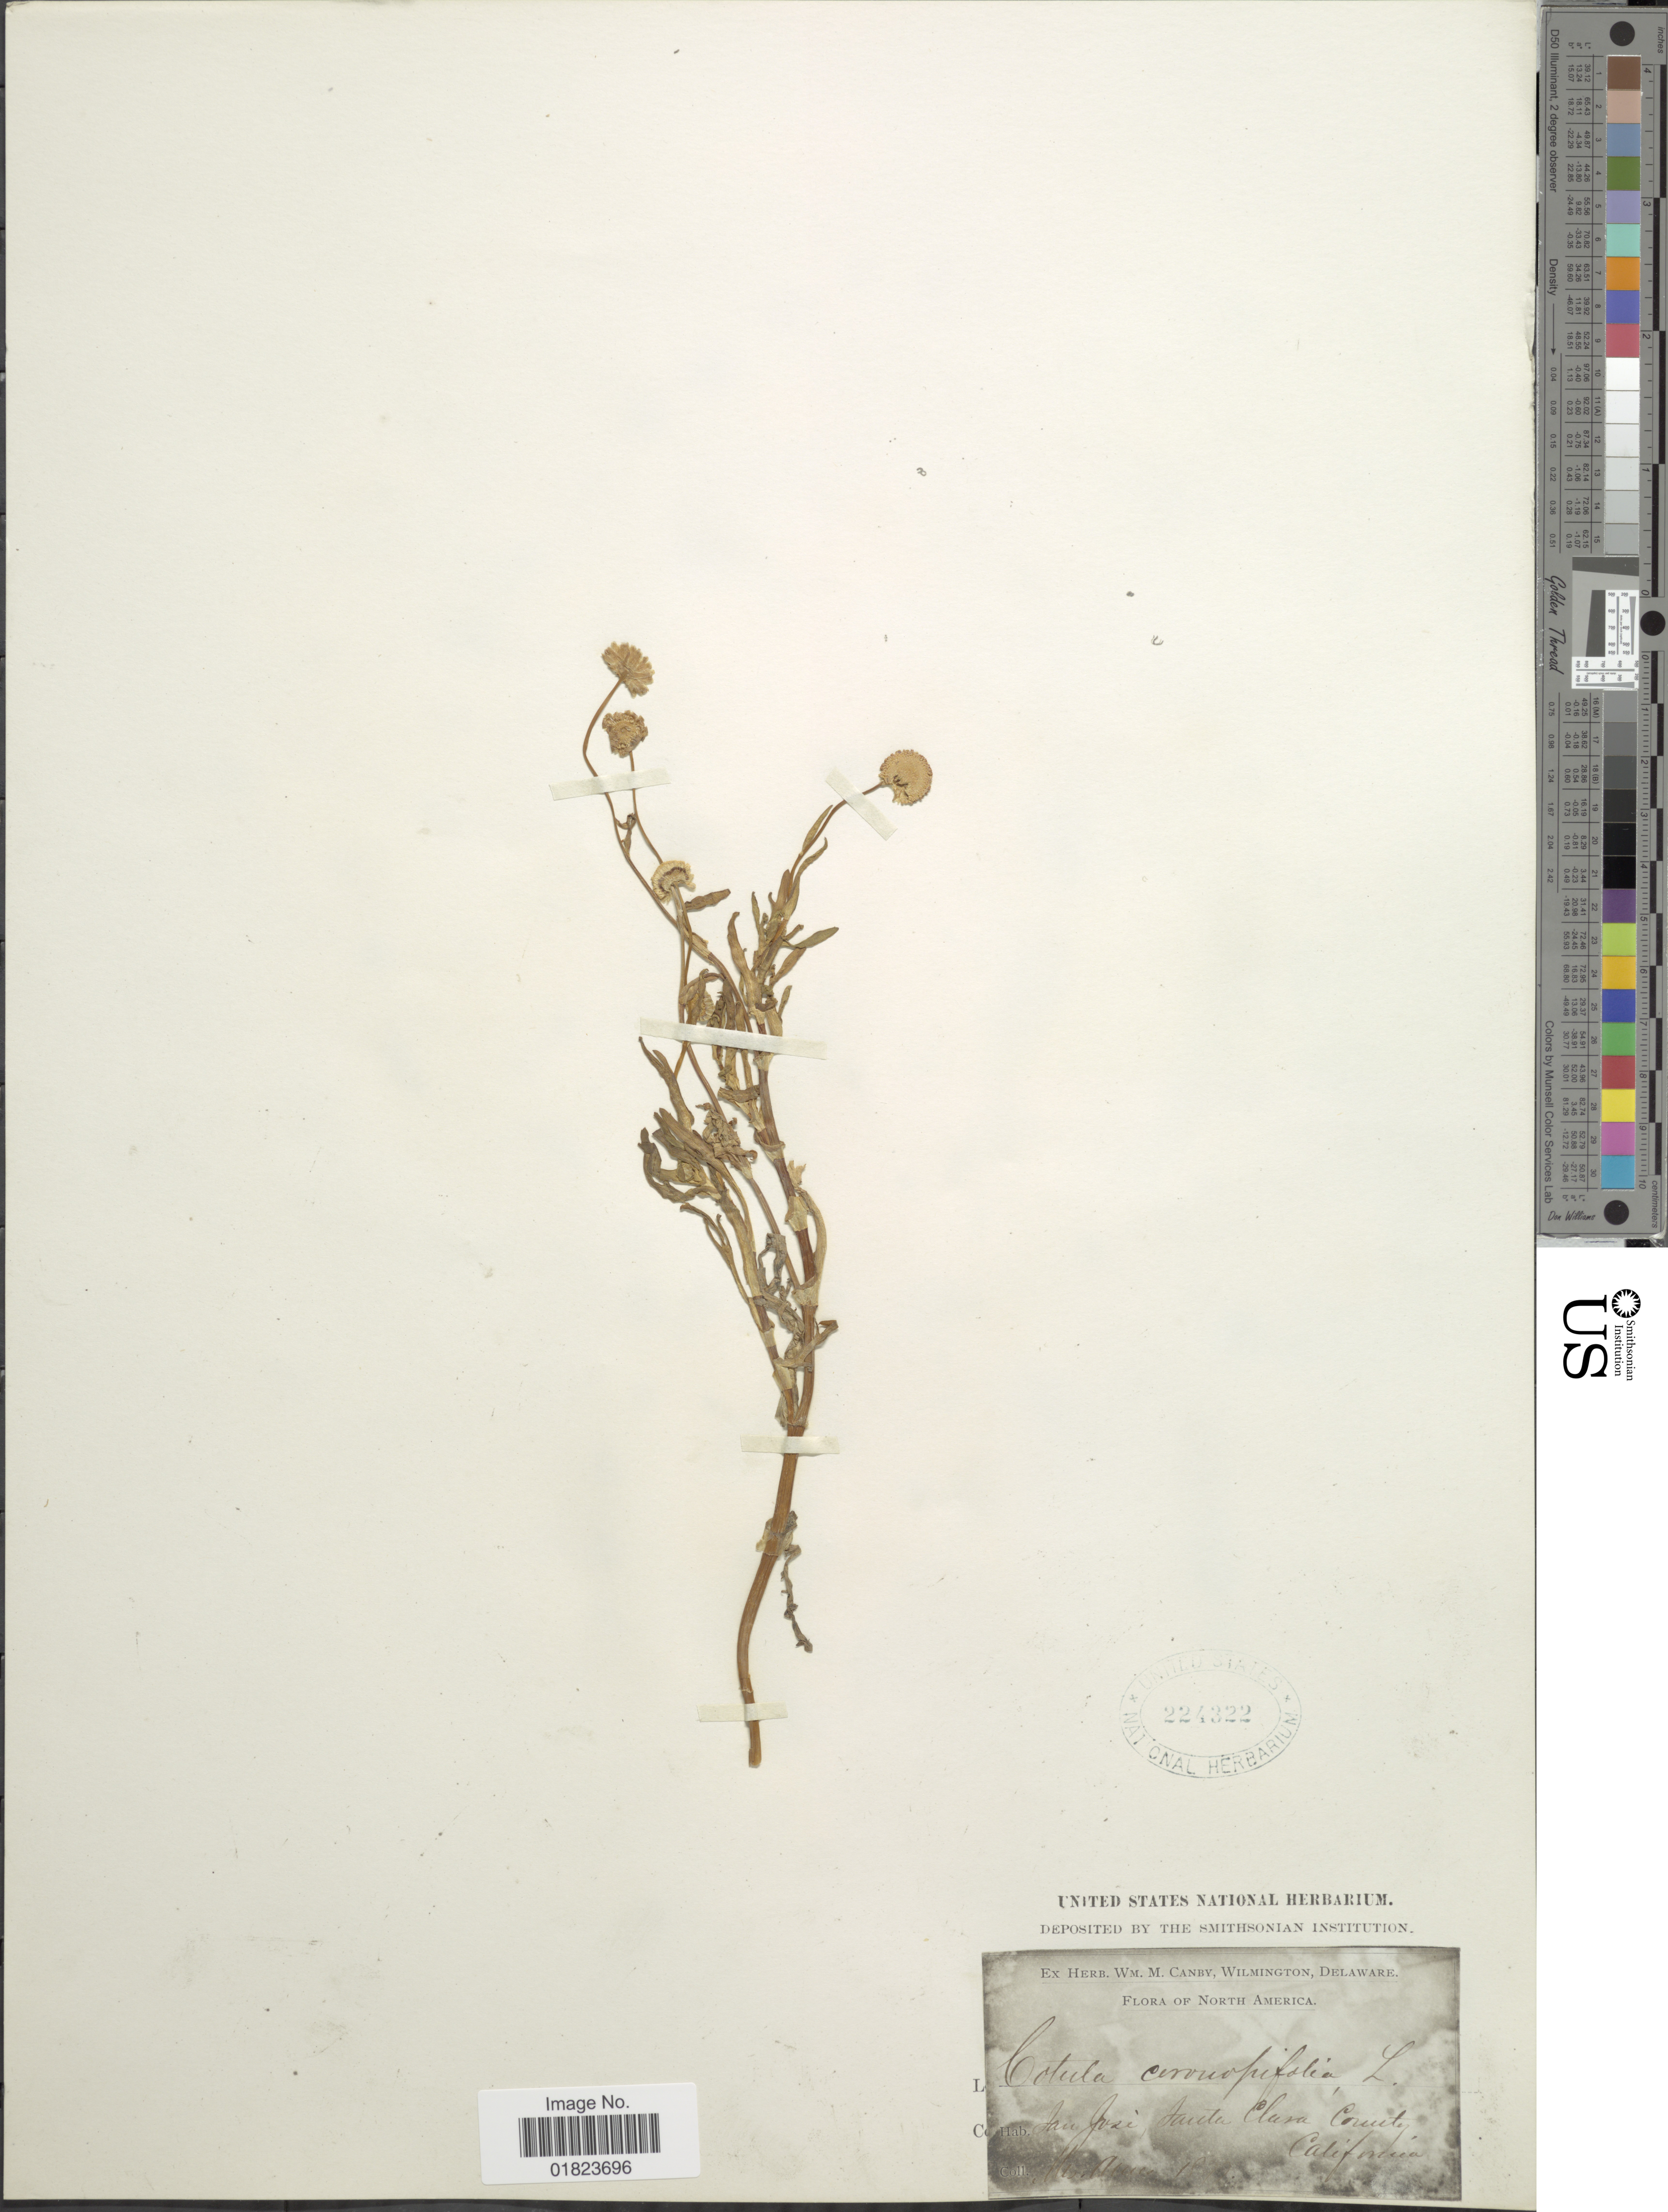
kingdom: Plantae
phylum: Tracheophyta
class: Magnoliopsida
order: Asterales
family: Asteraceae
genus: Cotula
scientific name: Cotula coronopifolia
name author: L.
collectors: -- Ames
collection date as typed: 18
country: United States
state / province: California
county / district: Santa Clara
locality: In Josi, Santa Clara County, California.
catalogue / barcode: US 224322